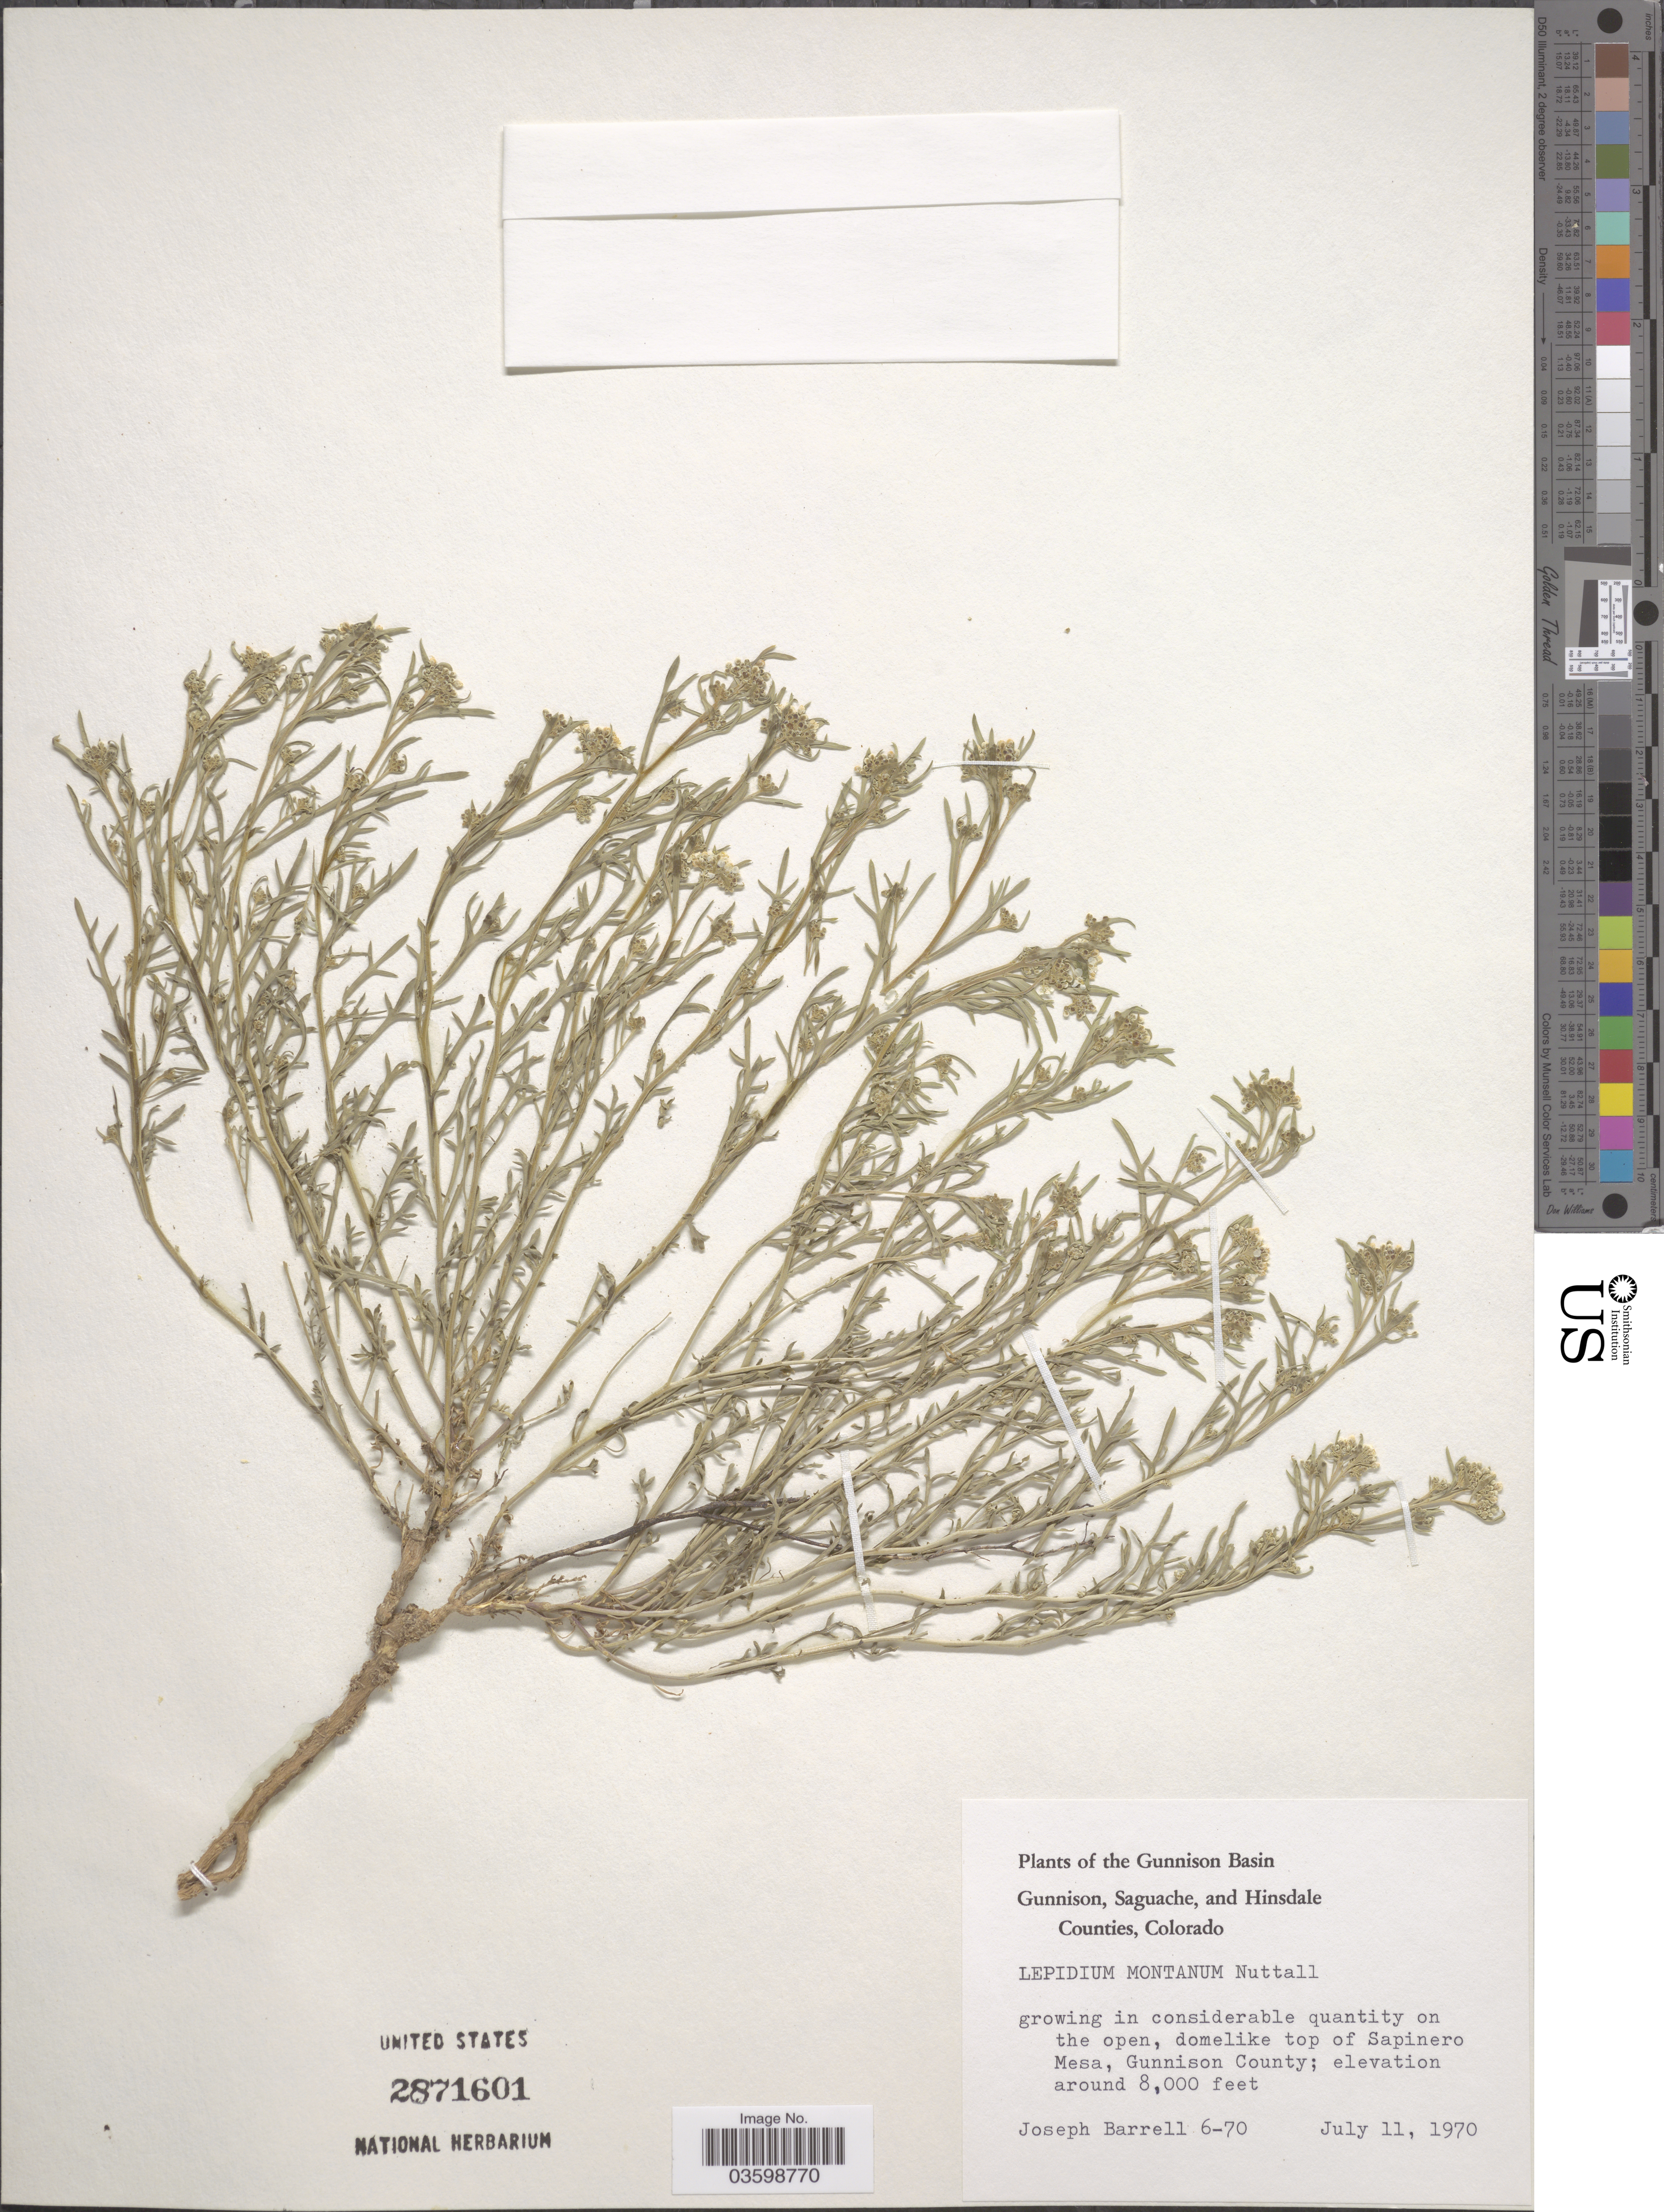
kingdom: Plantae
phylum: Tracheophyta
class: Magnoliopsida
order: Brassicales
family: Brassicaceae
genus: Lepidium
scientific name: Lepidium montanum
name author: Nutt.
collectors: J. Barrell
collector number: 6-70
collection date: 1970-07-11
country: United States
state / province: Colorado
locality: The Gunnison Basin. On the open, domelike top of Sapinero Mesa, Gunnison County.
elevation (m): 2438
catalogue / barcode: US 2871601